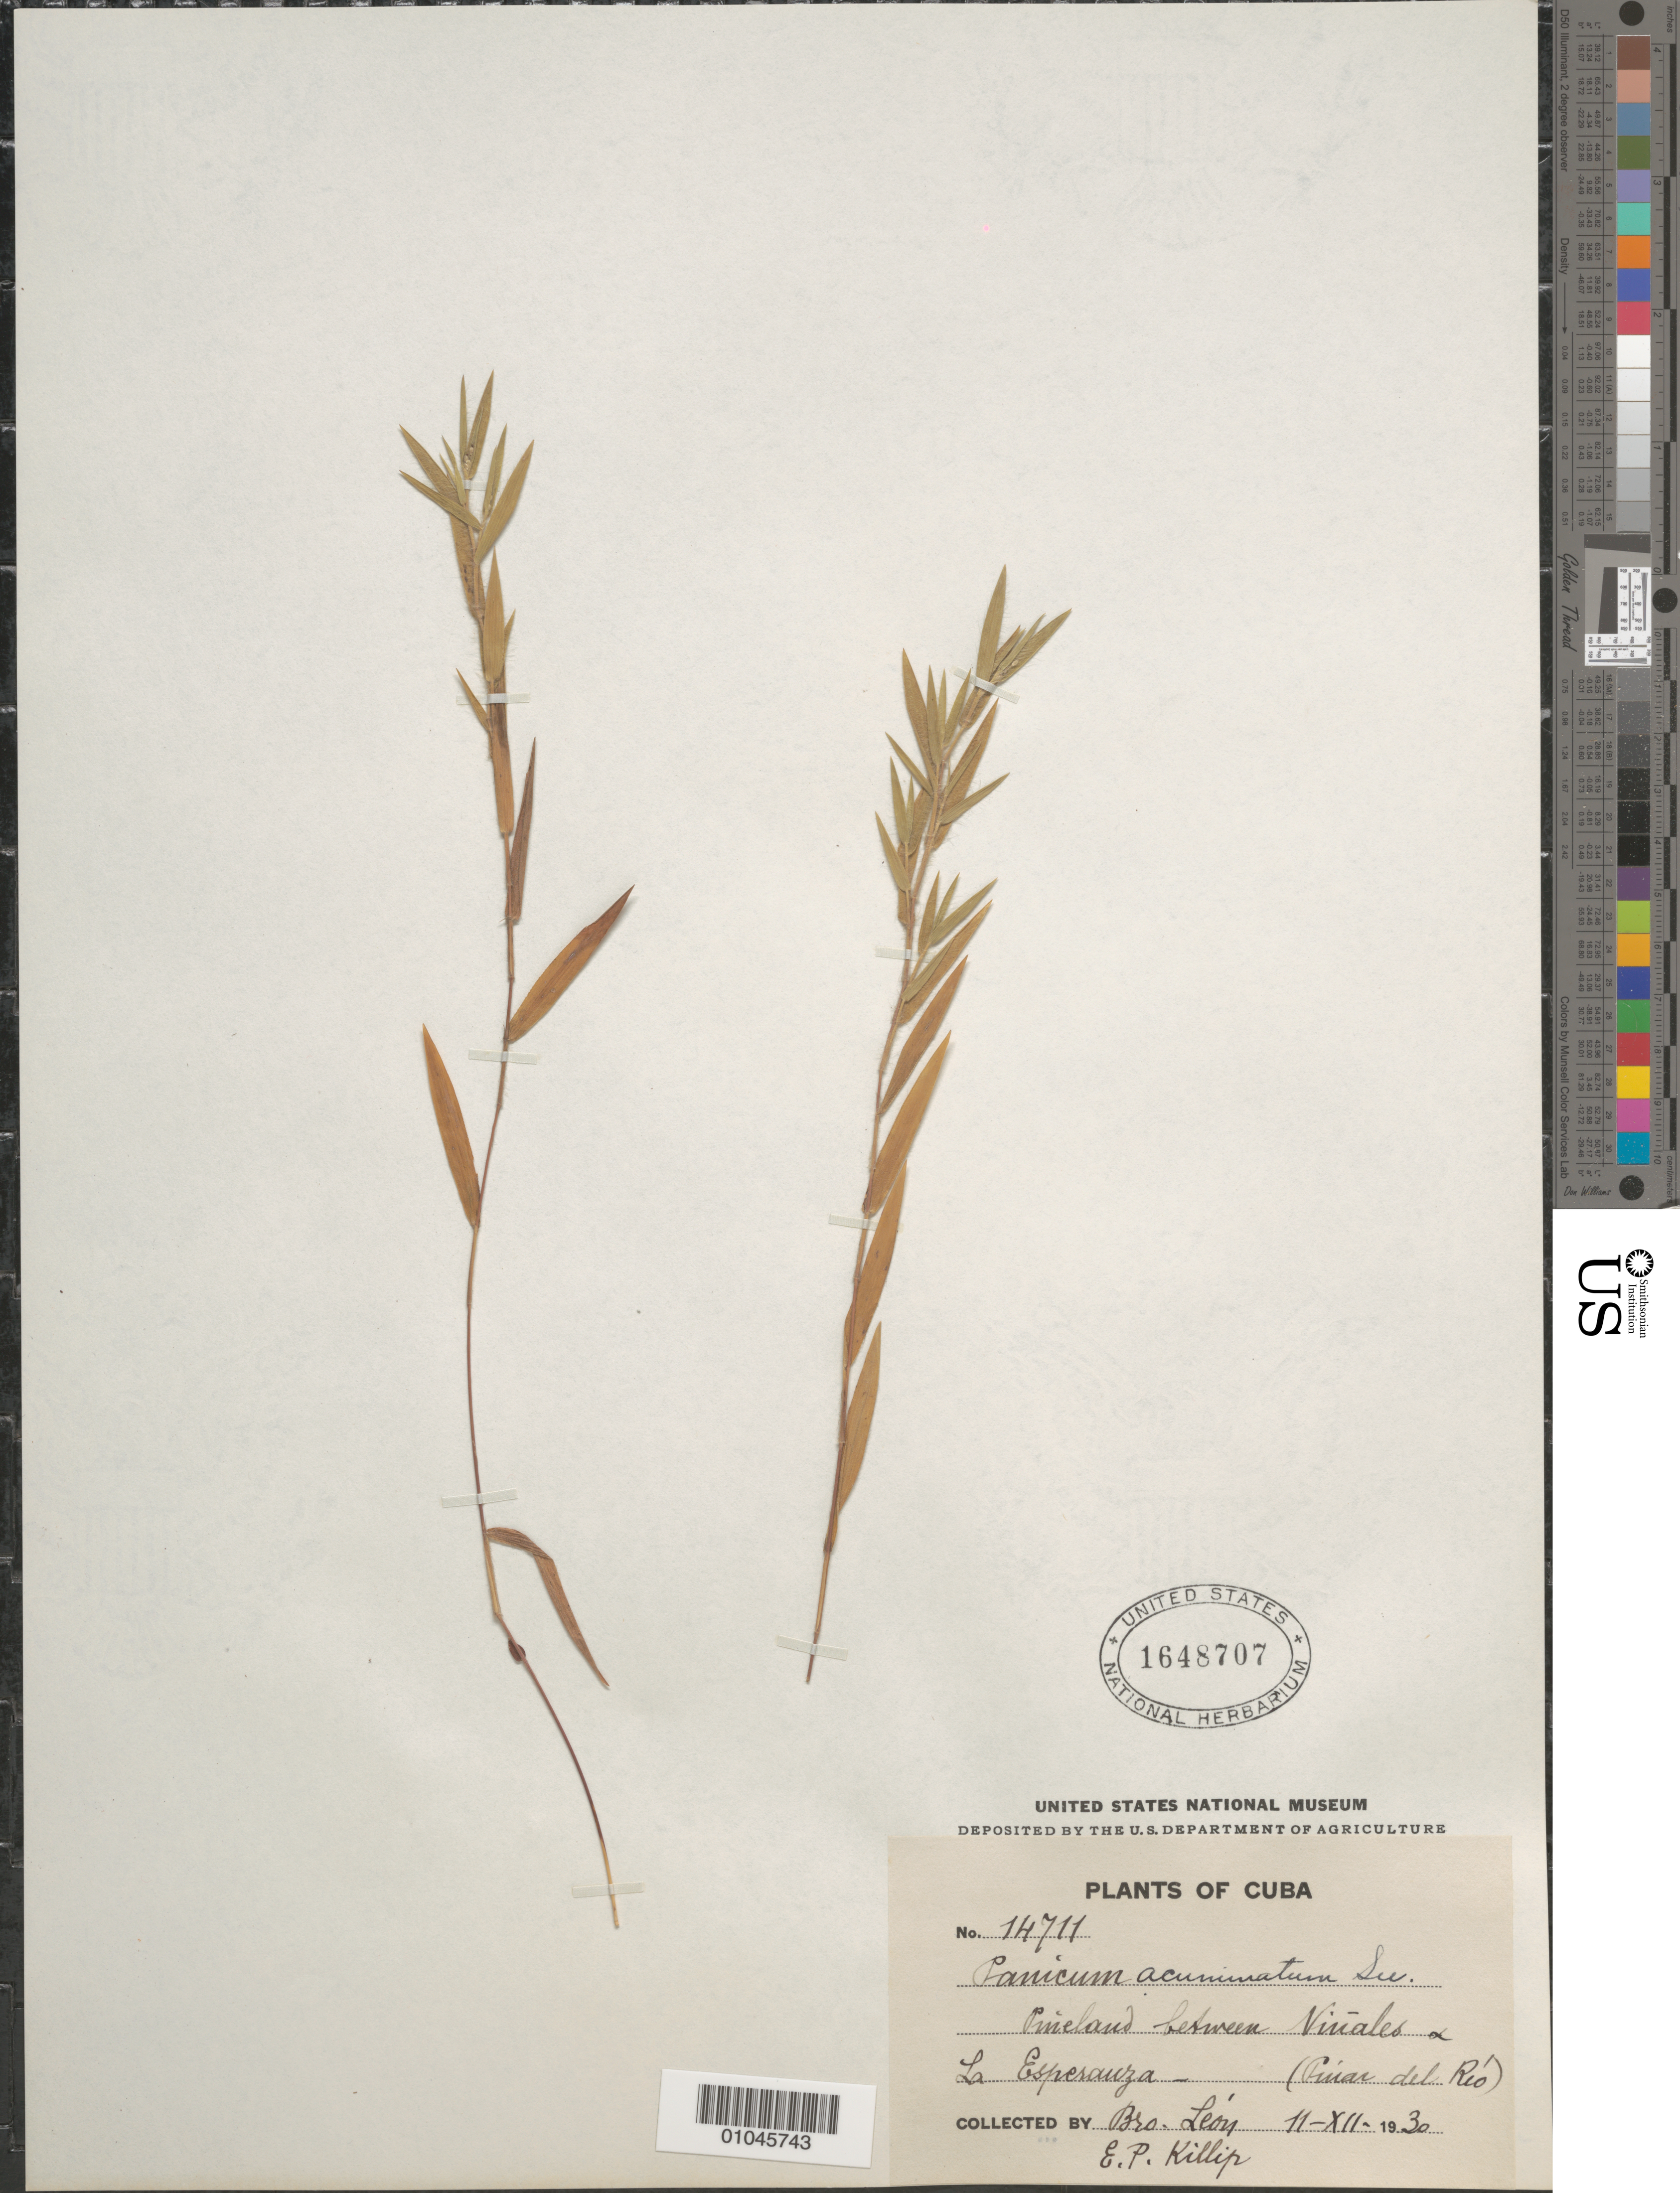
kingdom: Plantae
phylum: Tracheophyta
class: Liliopsida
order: Poales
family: Poaceae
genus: Panicum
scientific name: Panicum acuminatum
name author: Sw.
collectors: E. P. Killip & Bro. León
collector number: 14711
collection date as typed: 11 Dec 1930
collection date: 1930-12-11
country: Cuba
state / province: Pinar del Rio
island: Cuba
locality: La Esparanza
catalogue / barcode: US 1648707